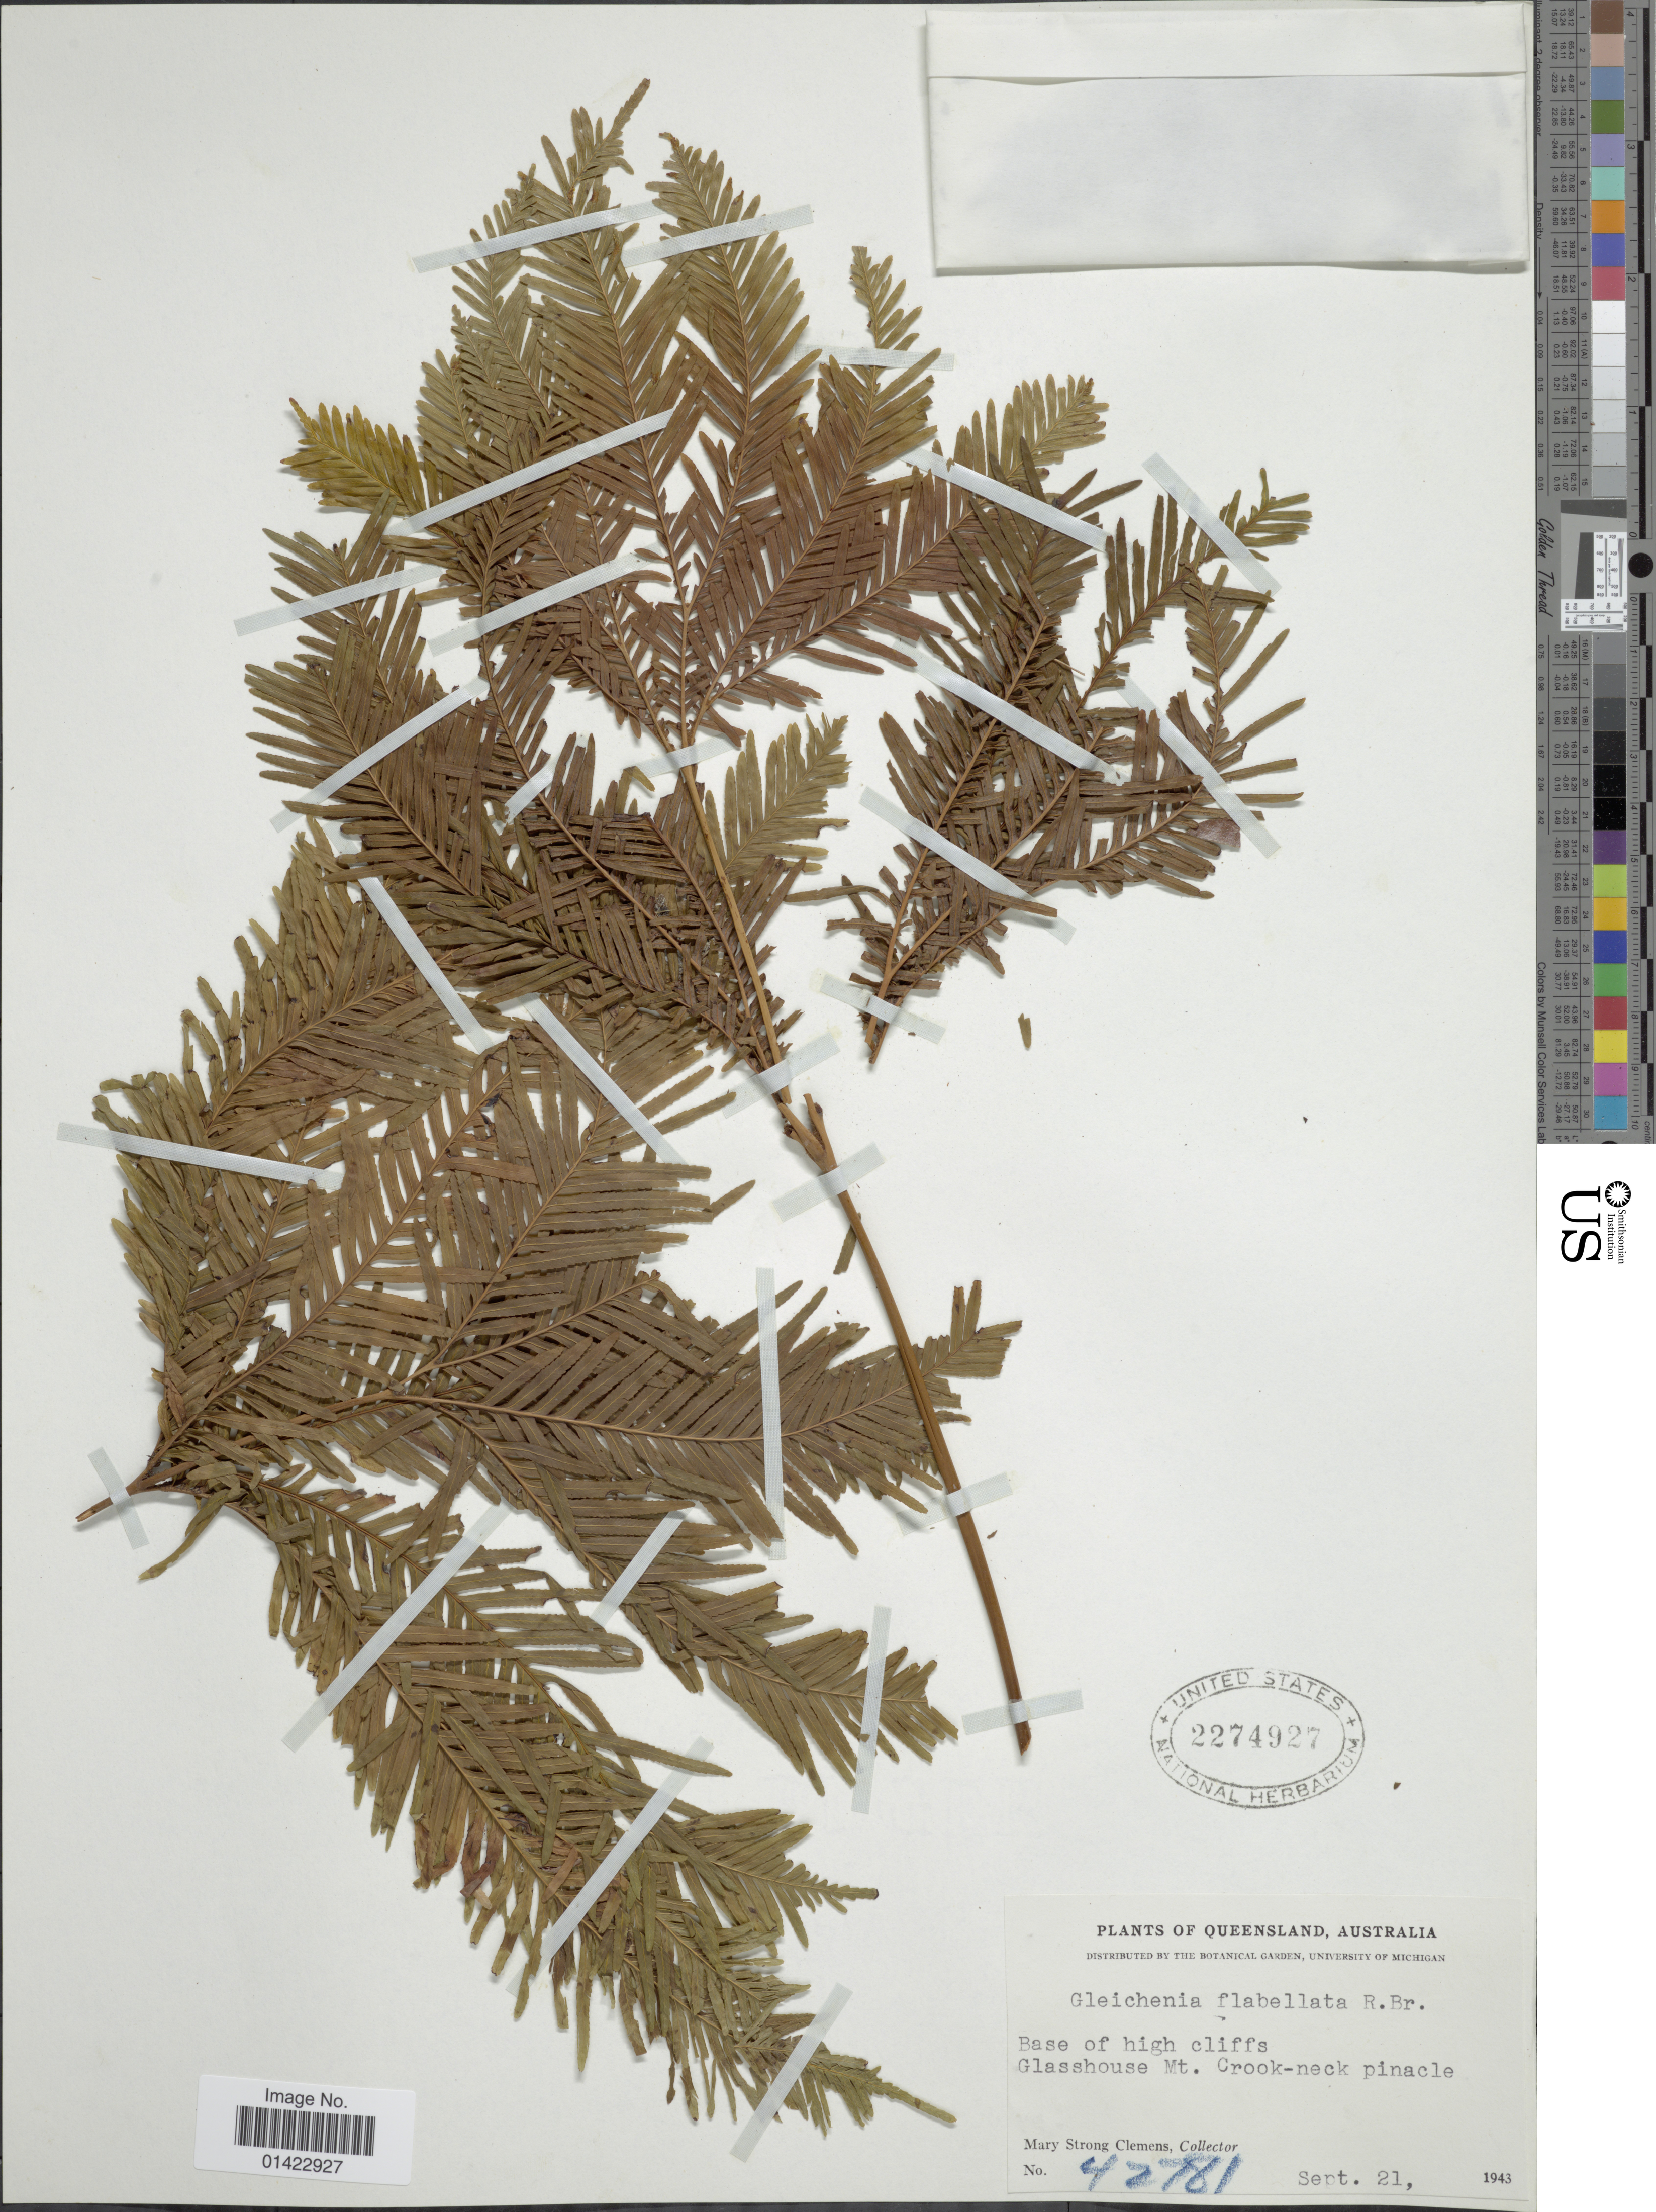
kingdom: Plantae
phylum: Tracheophyta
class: Polypodiopsida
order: Gleicheniales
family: Gleicheniaceae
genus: Sticherus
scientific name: Sticherus flabellatus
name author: (R. Br.) H. St. John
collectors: M. S. Clemens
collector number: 42781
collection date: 1943-09-21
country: Australia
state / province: Queensland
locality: Base of high cliffs. Glasshouse Mt. Crook-neck pinacle.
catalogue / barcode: US 2274927